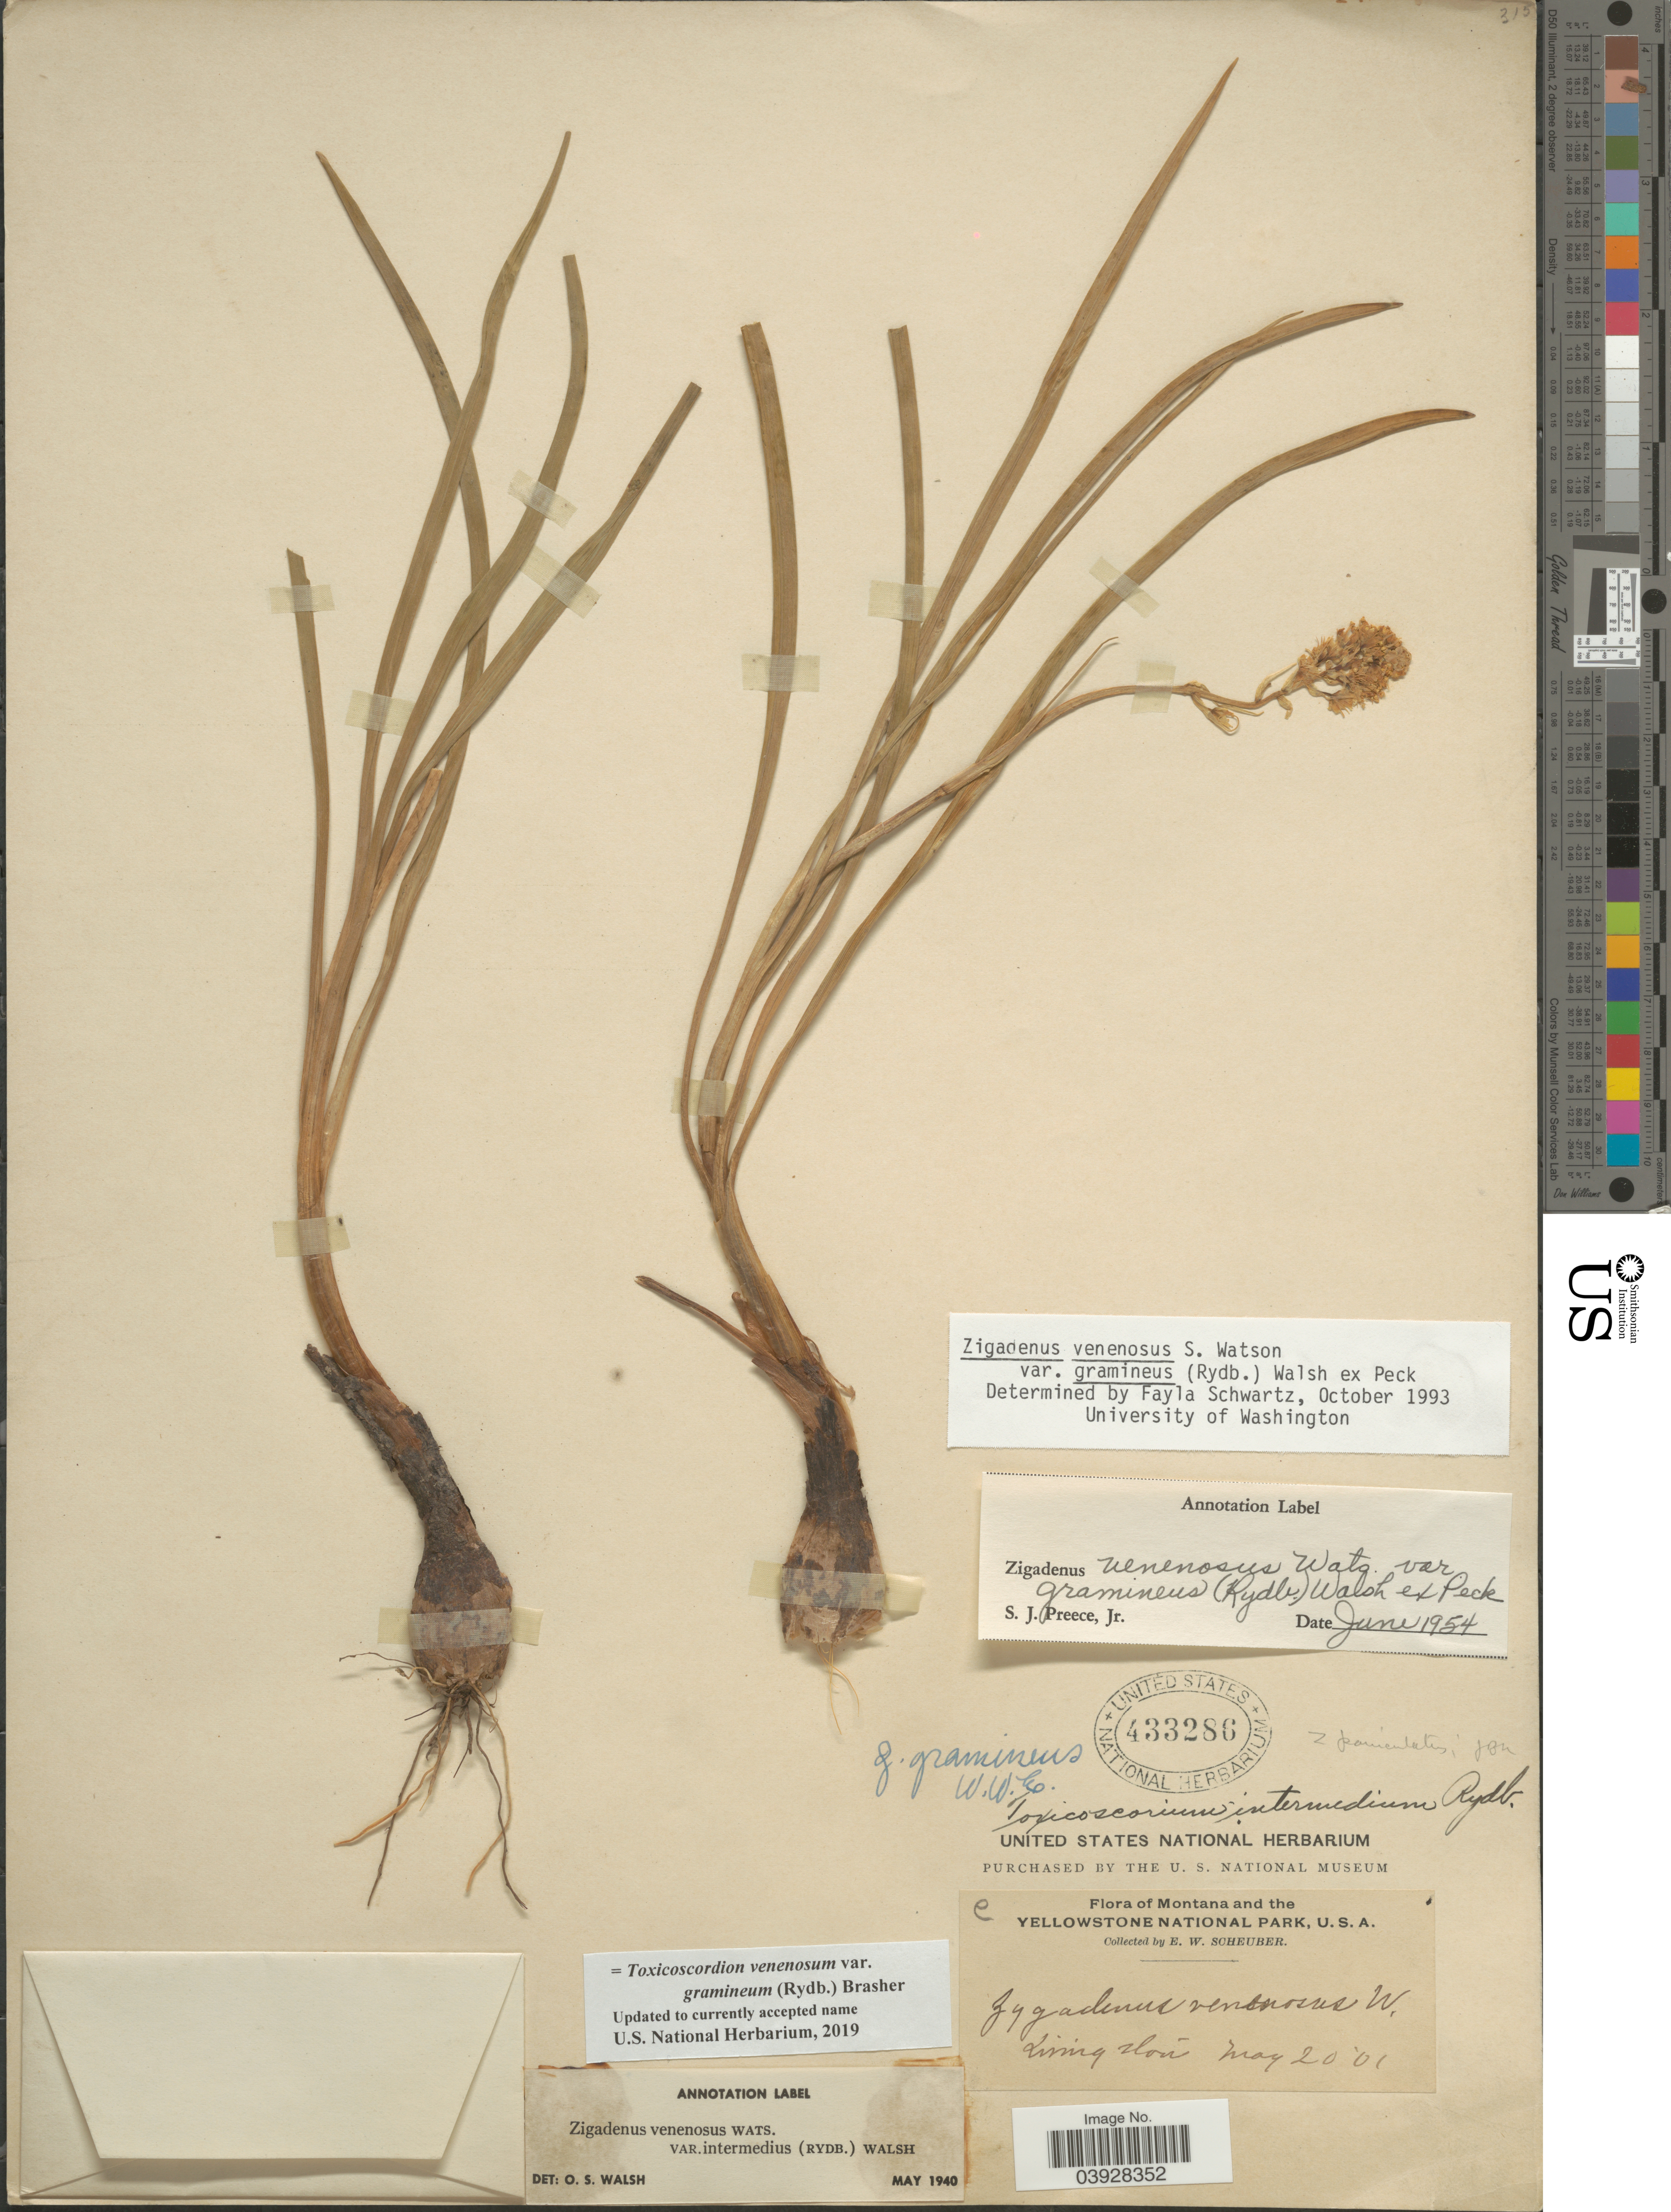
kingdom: Plantae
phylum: Tracheophyta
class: Liliopsida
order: Liliales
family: Melanthiaceae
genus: Toxicoscordion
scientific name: Toxicoscordion venenosum var. gramineum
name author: (Rydb.) Brasher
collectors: E. Scheuber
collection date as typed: Transcribed d/m/y: 20/5/1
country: United States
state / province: Montana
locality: The Yellowstone National Park. Living stone.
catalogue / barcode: US 433286